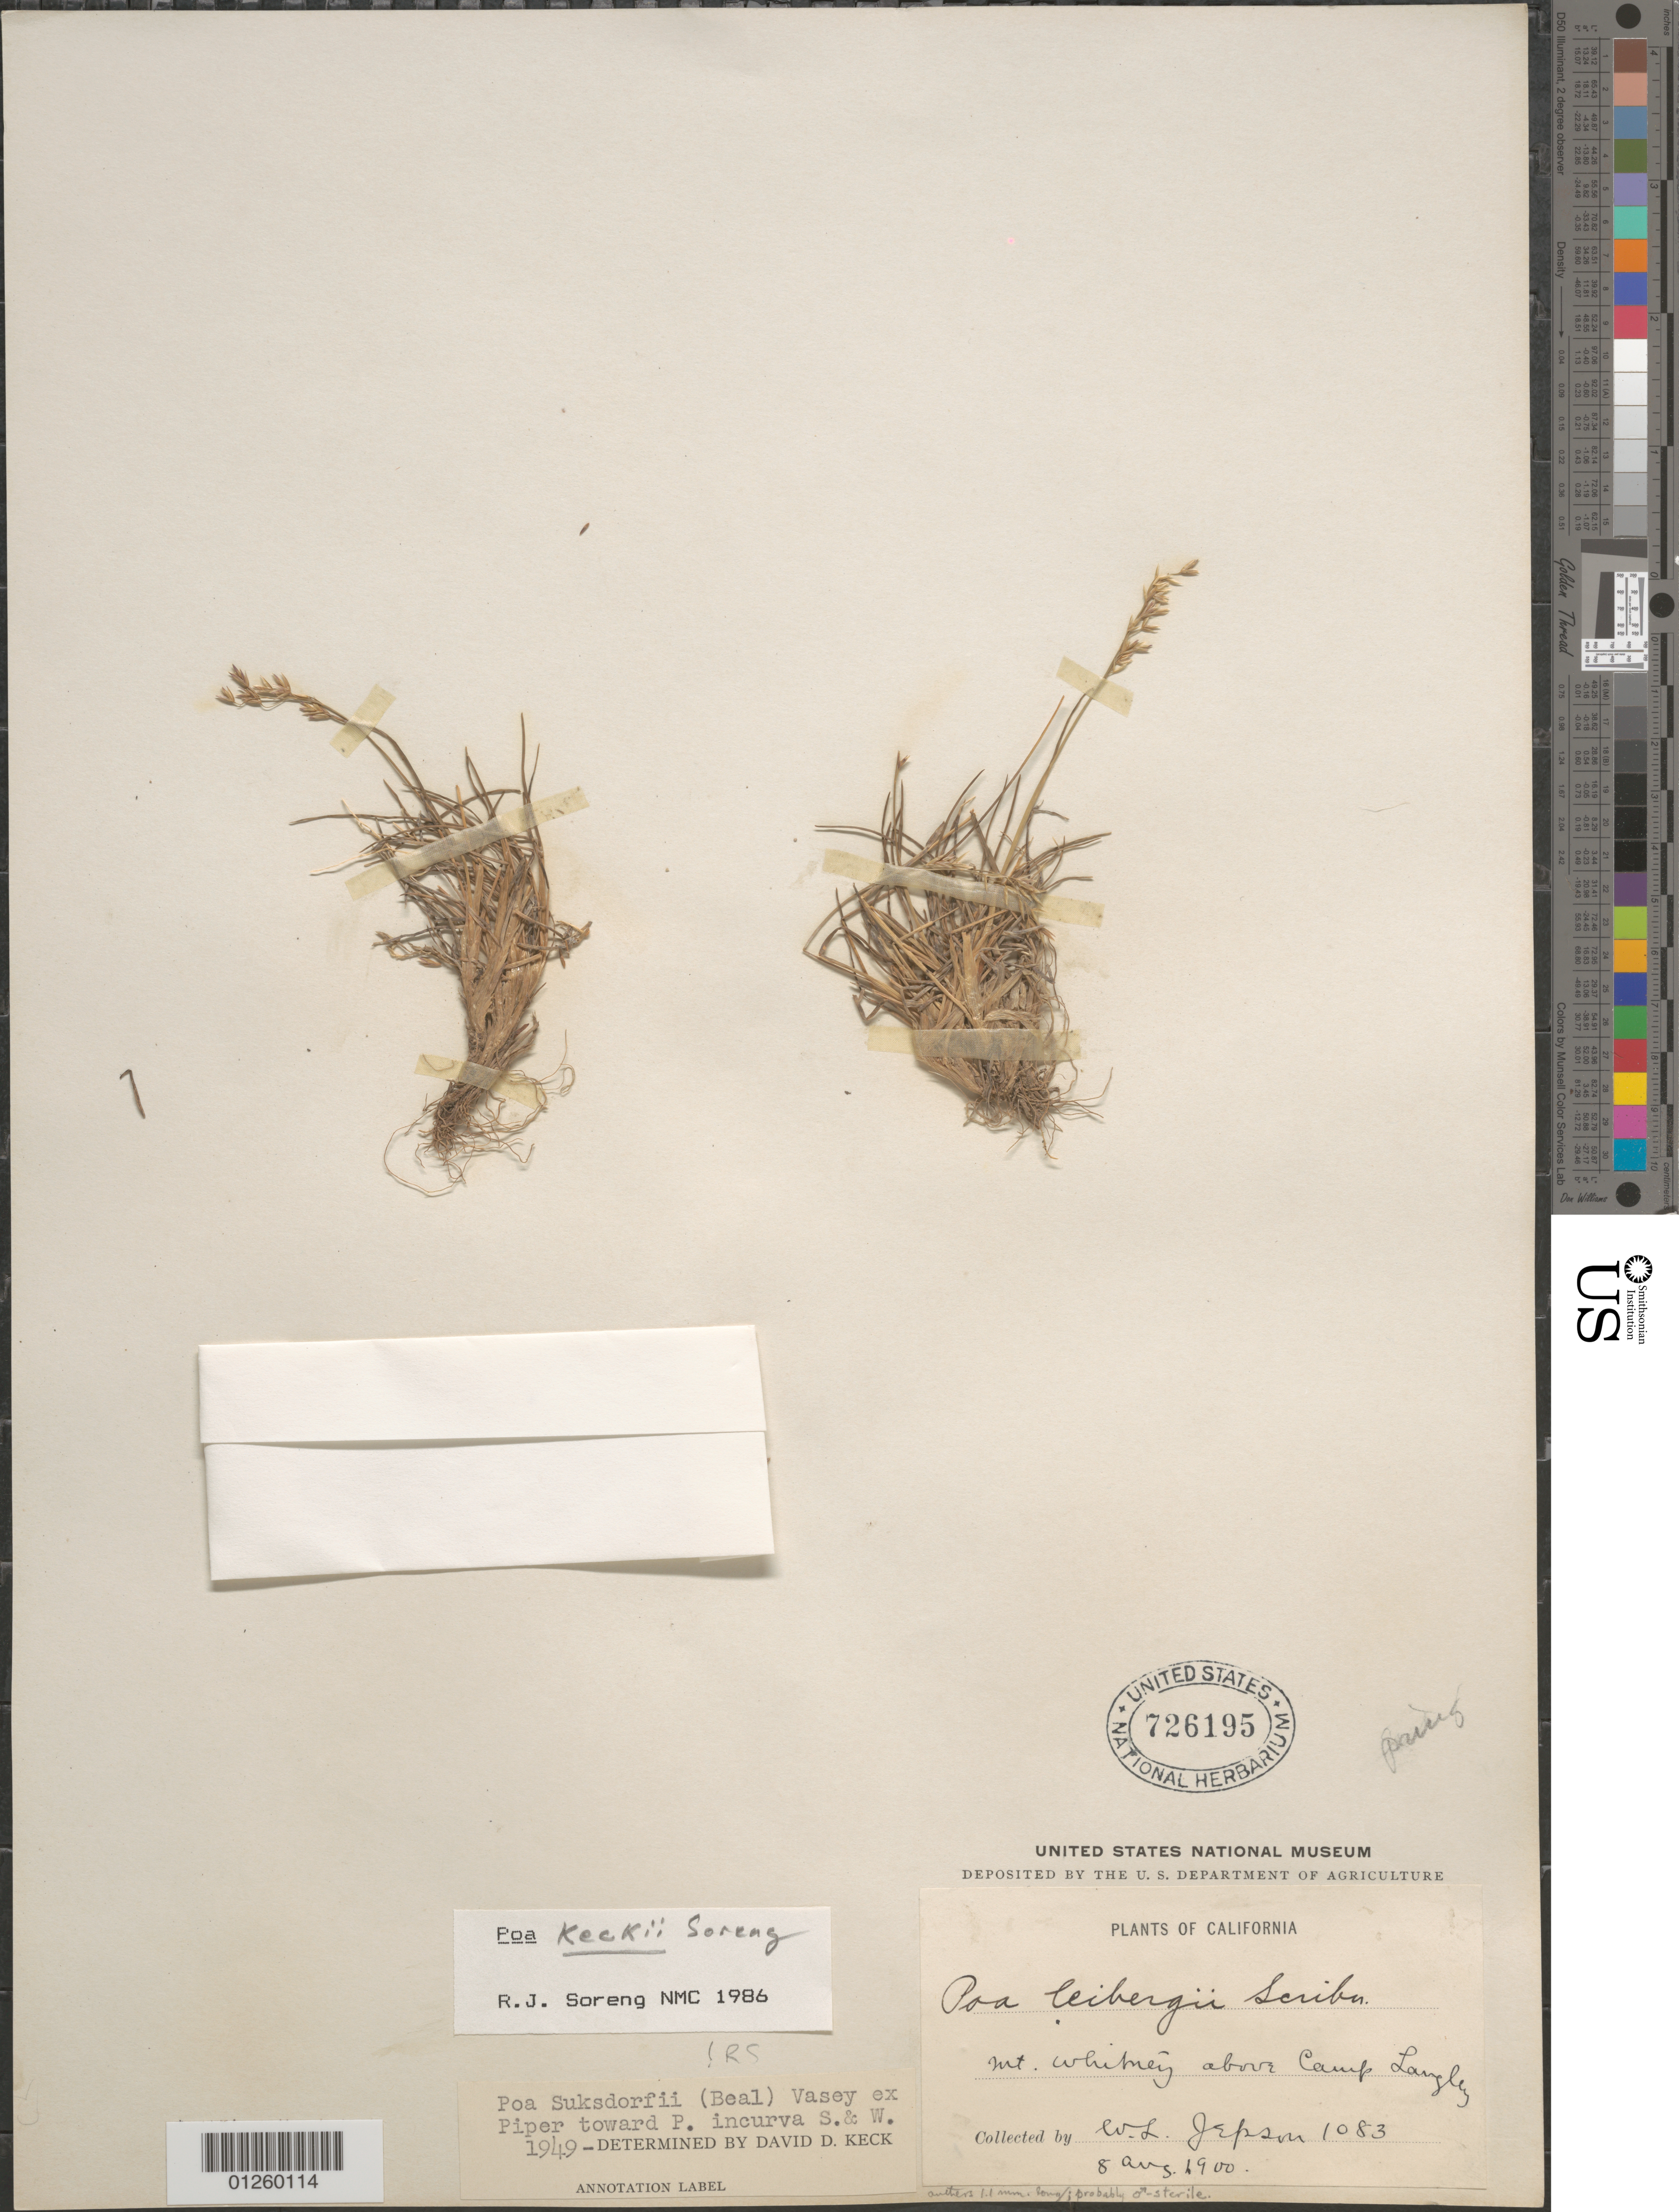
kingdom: Plantae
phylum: Tracheophyta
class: Liliopsida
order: Poales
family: Poaceae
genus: Poa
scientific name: Poa keckii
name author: Soreng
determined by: Soreng, Robert J., Research Associate (BOT), Smithsonian Institution - National Museum of Natural History (UNITED STATES)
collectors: W. L. Jepson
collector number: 1083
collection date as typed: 8 aug. 1900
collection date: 1900-08-08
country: United States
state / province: California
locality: Mt. Whitney above camp Langley.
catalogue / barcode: US 726195